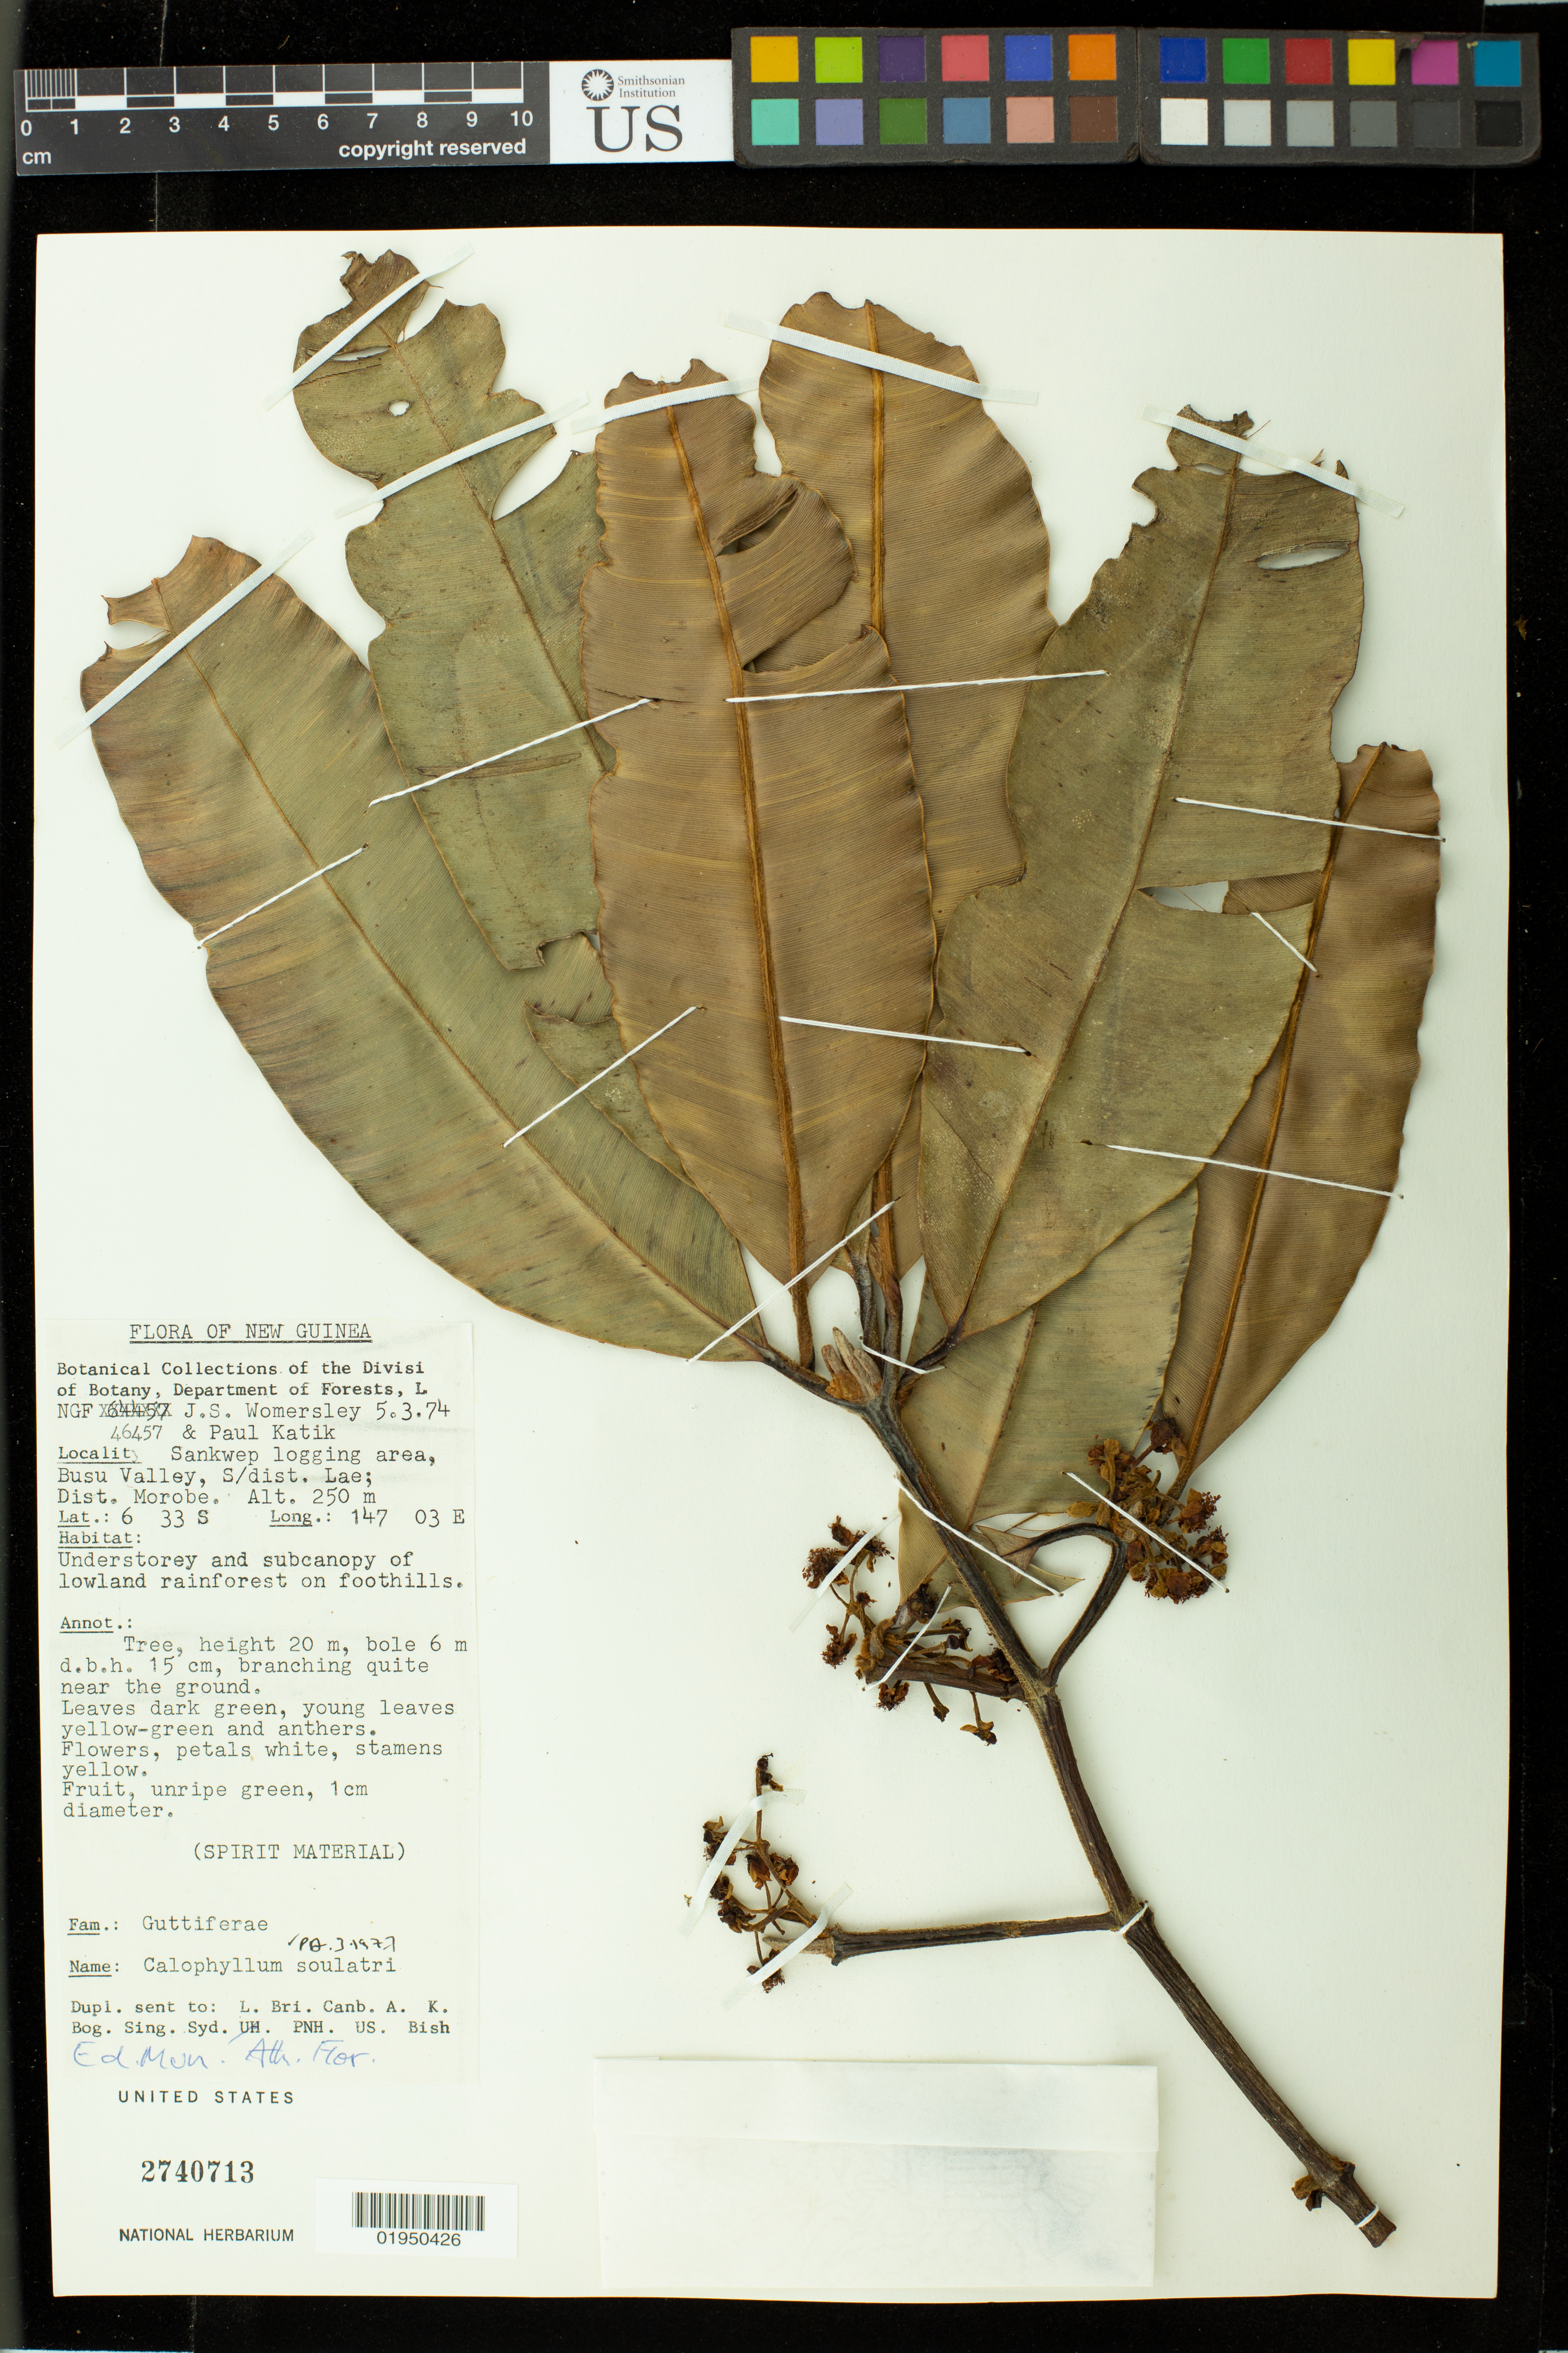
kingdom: Plantae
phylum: Tracheophyta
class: Magnoliopsida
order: Malpighiales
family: Calophyllaceae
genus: Calophyllum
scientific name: Calophyllum soulattri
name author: Burm. f.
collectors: J. S. Womersley & P. Katik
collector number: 46457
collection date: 1974-03-05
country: Papua New Guinea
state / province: Morobe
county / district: Morobe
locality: Sankweo logging area, Busu Valley, S/dist. Lae; Dist. Morobe.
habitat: understorey and subcanopy of lowland rainforest on foothills.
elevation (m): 250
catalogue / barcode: US 2740713